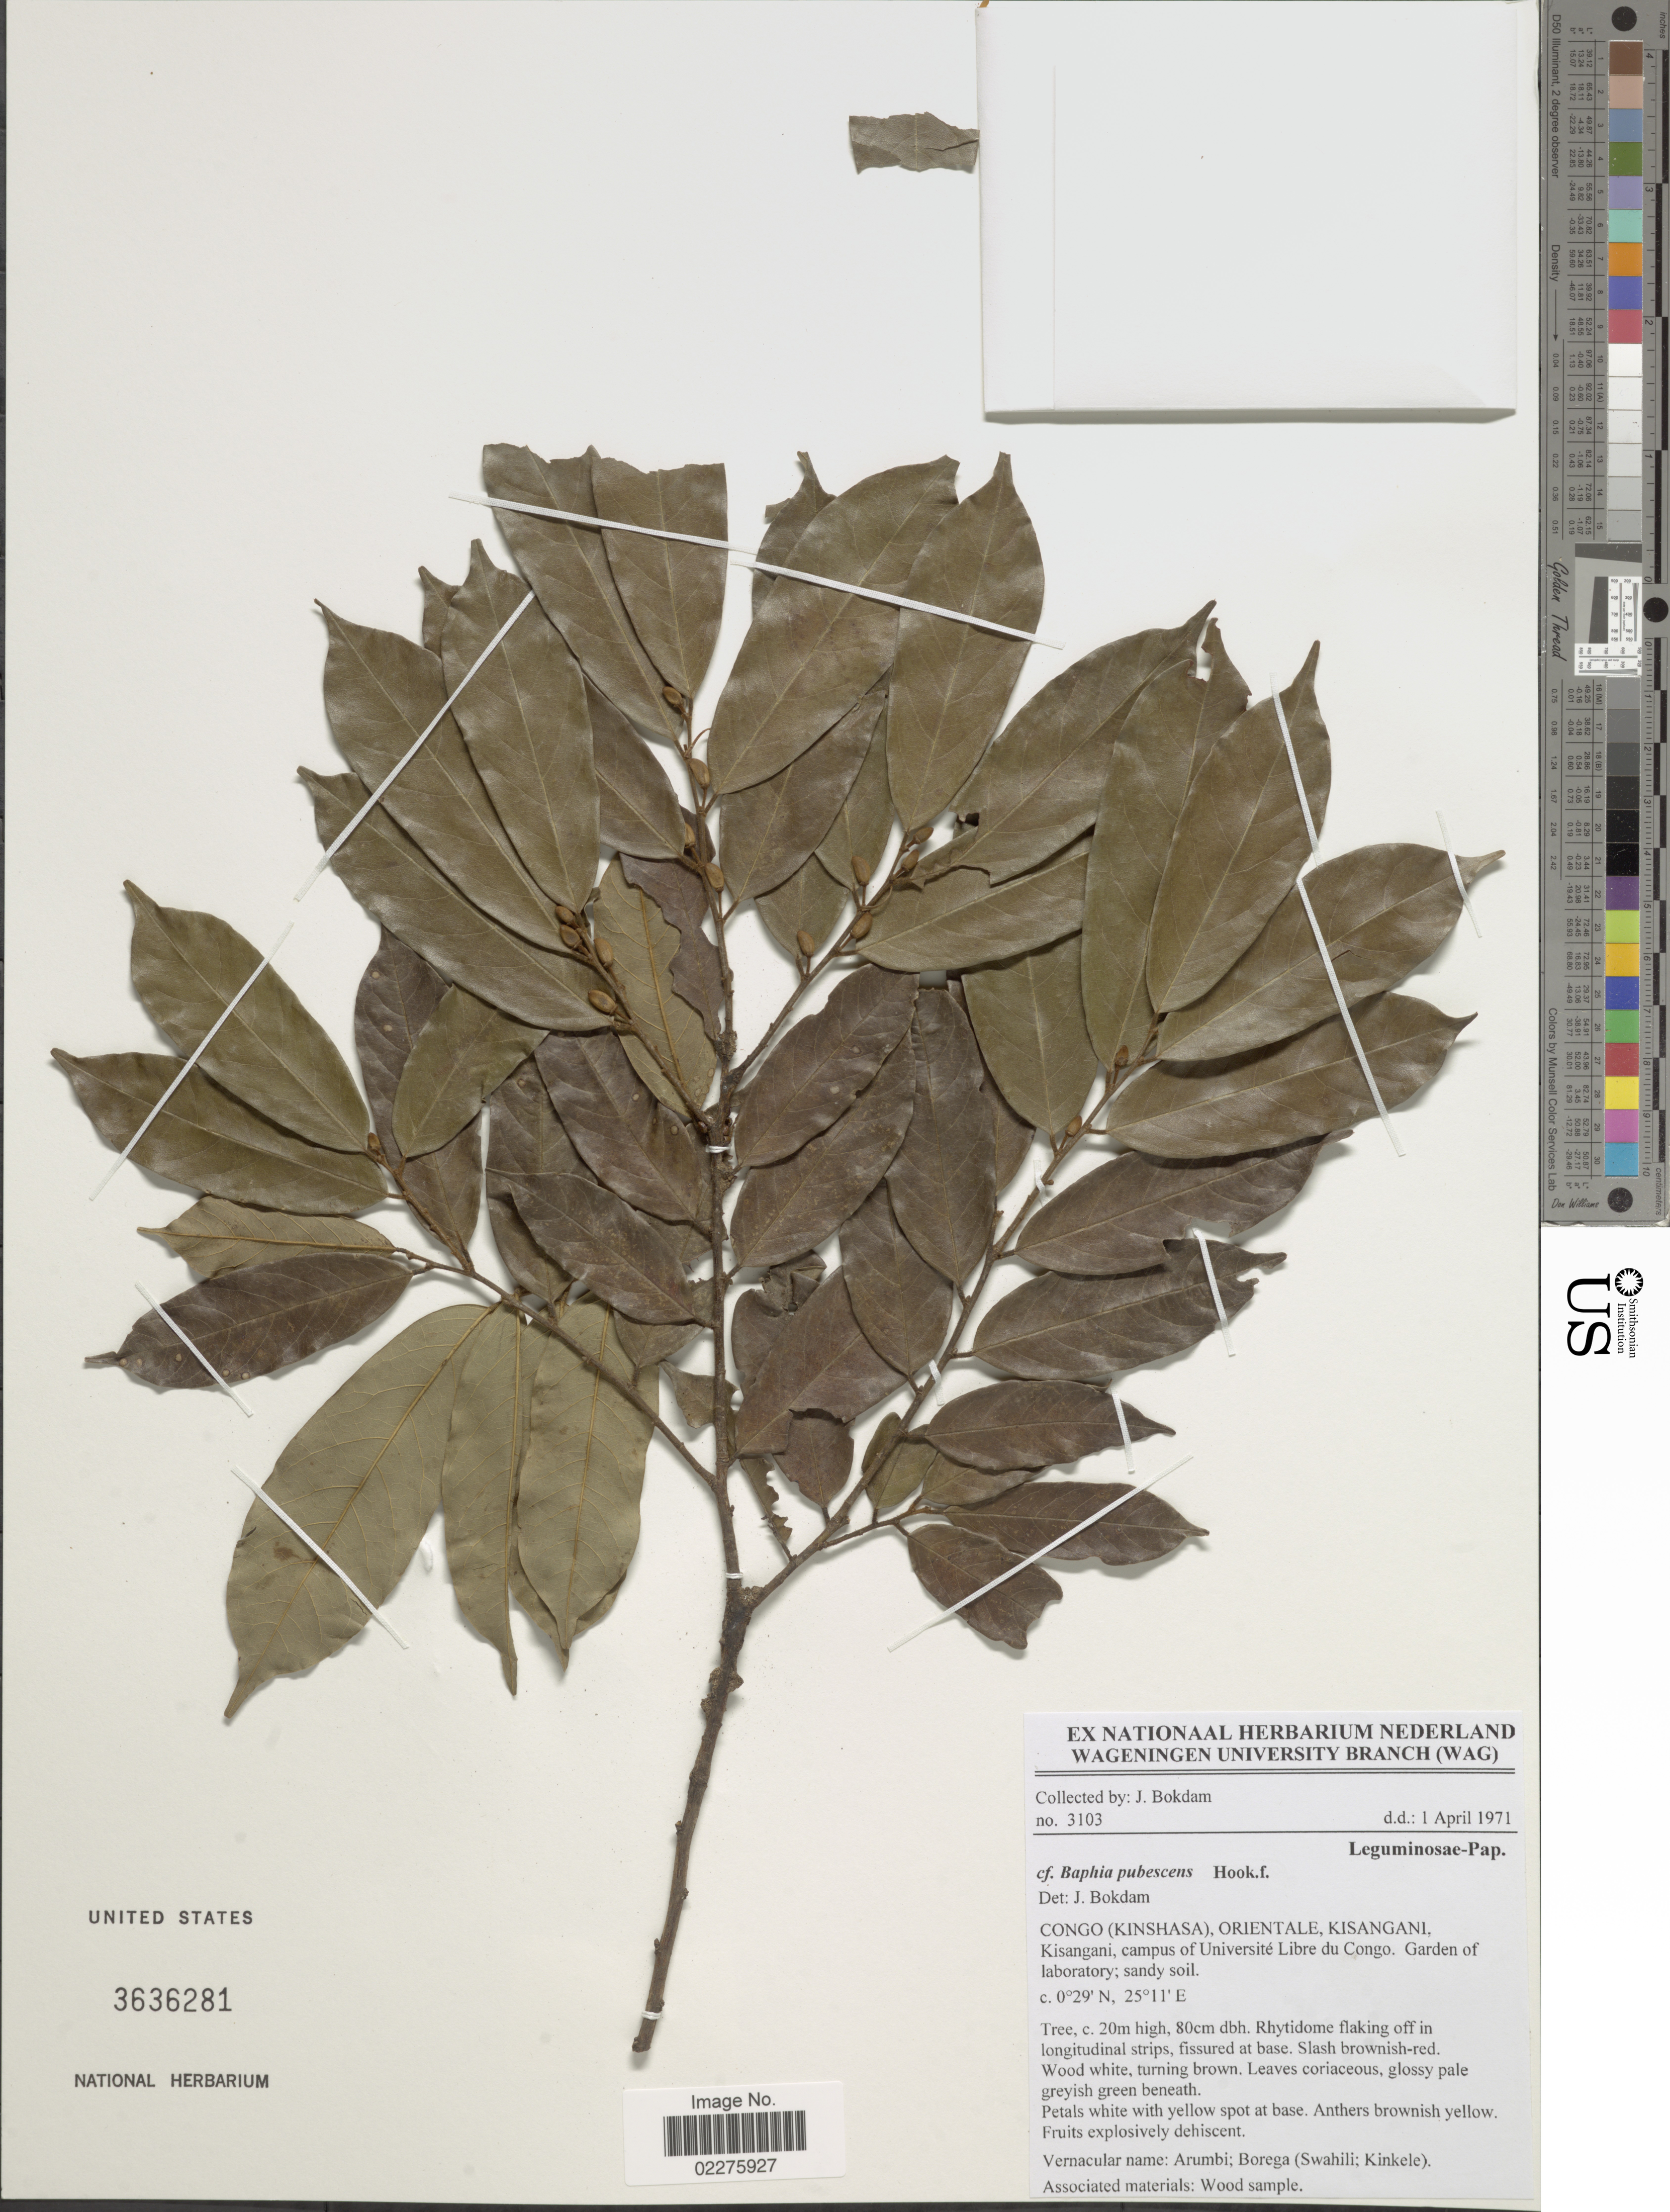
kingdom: Plantae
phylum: Tracheophyta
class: Magnoliopsida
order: Fabales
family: Fabaceae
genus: Baphia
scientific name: Baphia pubescens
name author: Hook. f.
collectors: J. Bokdam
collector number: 3103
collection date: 1971-04-01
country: Congo, Democratic Republic of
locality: Kinshasa, Orientale, Kisangani, campus of Universite Libre du Congo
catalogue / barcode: US 3636281